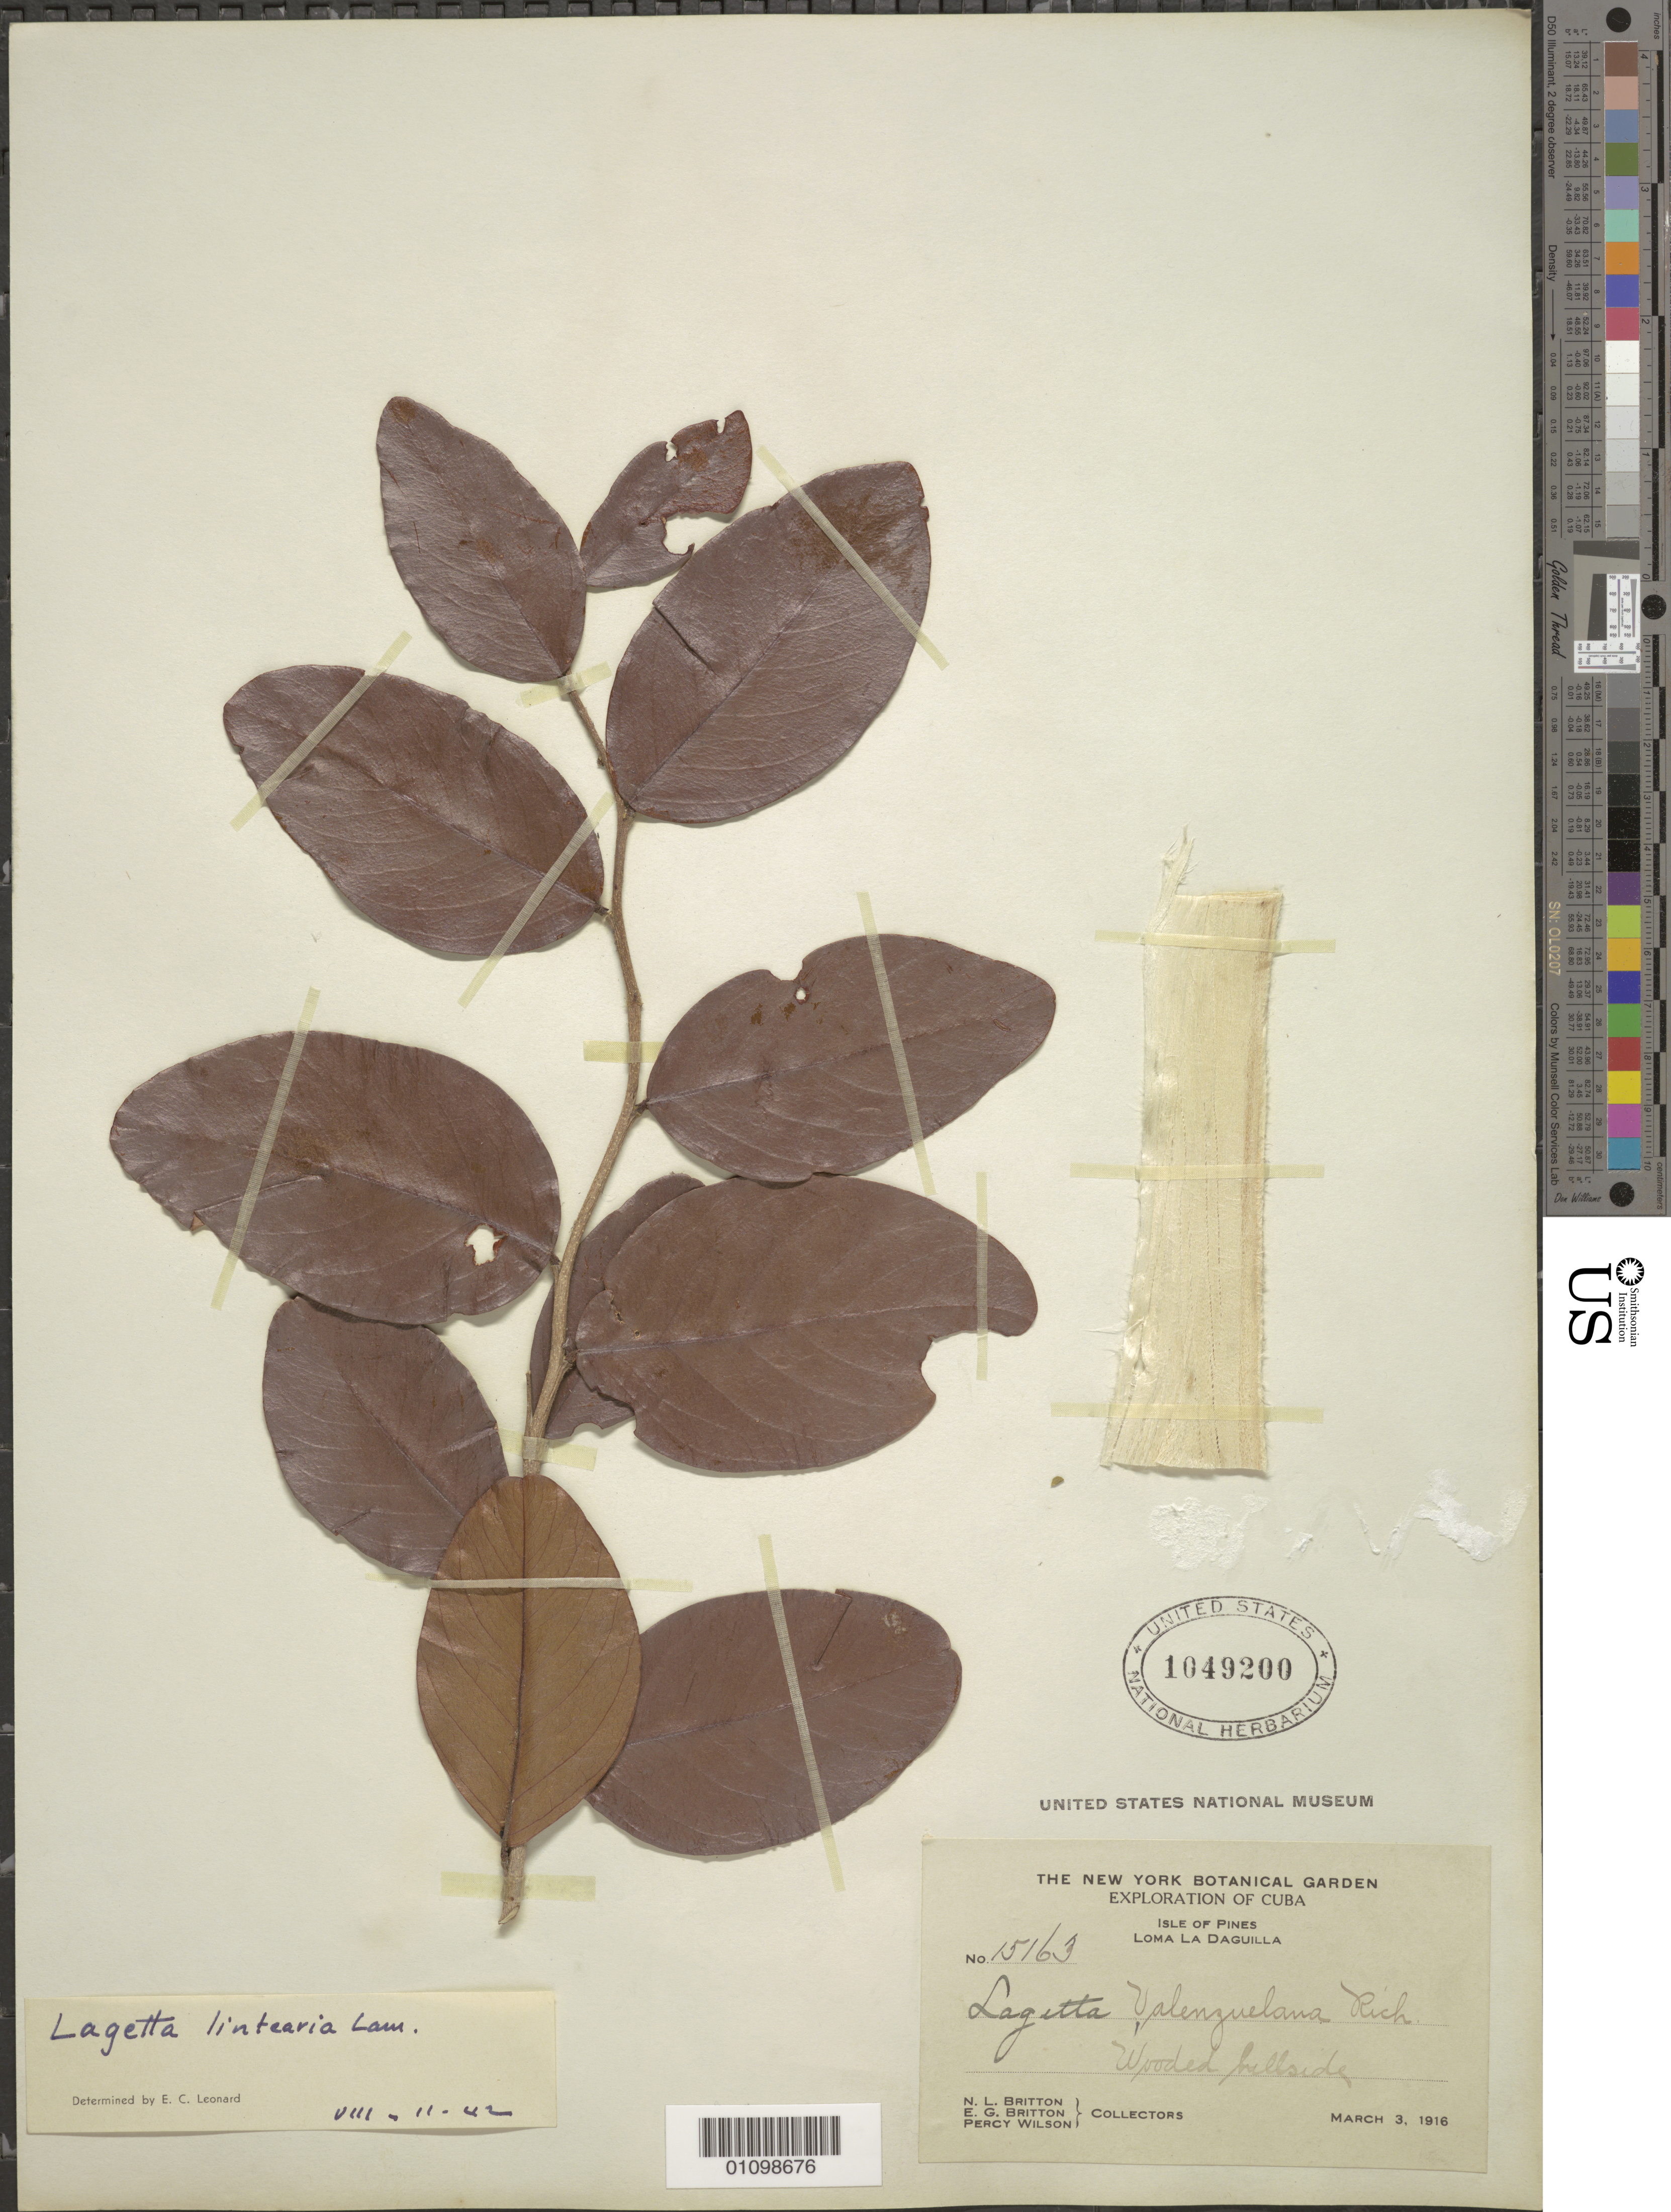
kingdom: Plantae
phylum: Tracheophyta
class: Magnoliopsida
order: Malvales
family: Thymelaeaceae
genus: Lagetta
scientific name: Lagetta lagetto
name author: (Sw.) Nash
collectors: N. Britton, E. G. Britton & P. Wilson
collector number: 15163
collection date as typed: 03 Mar 1916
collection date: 1916-03-03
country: Cuba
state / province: Isla de La Juventud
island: Isla de la Juventud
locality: Loma La Daguilla Wooded hillside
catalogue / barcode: US 1049200